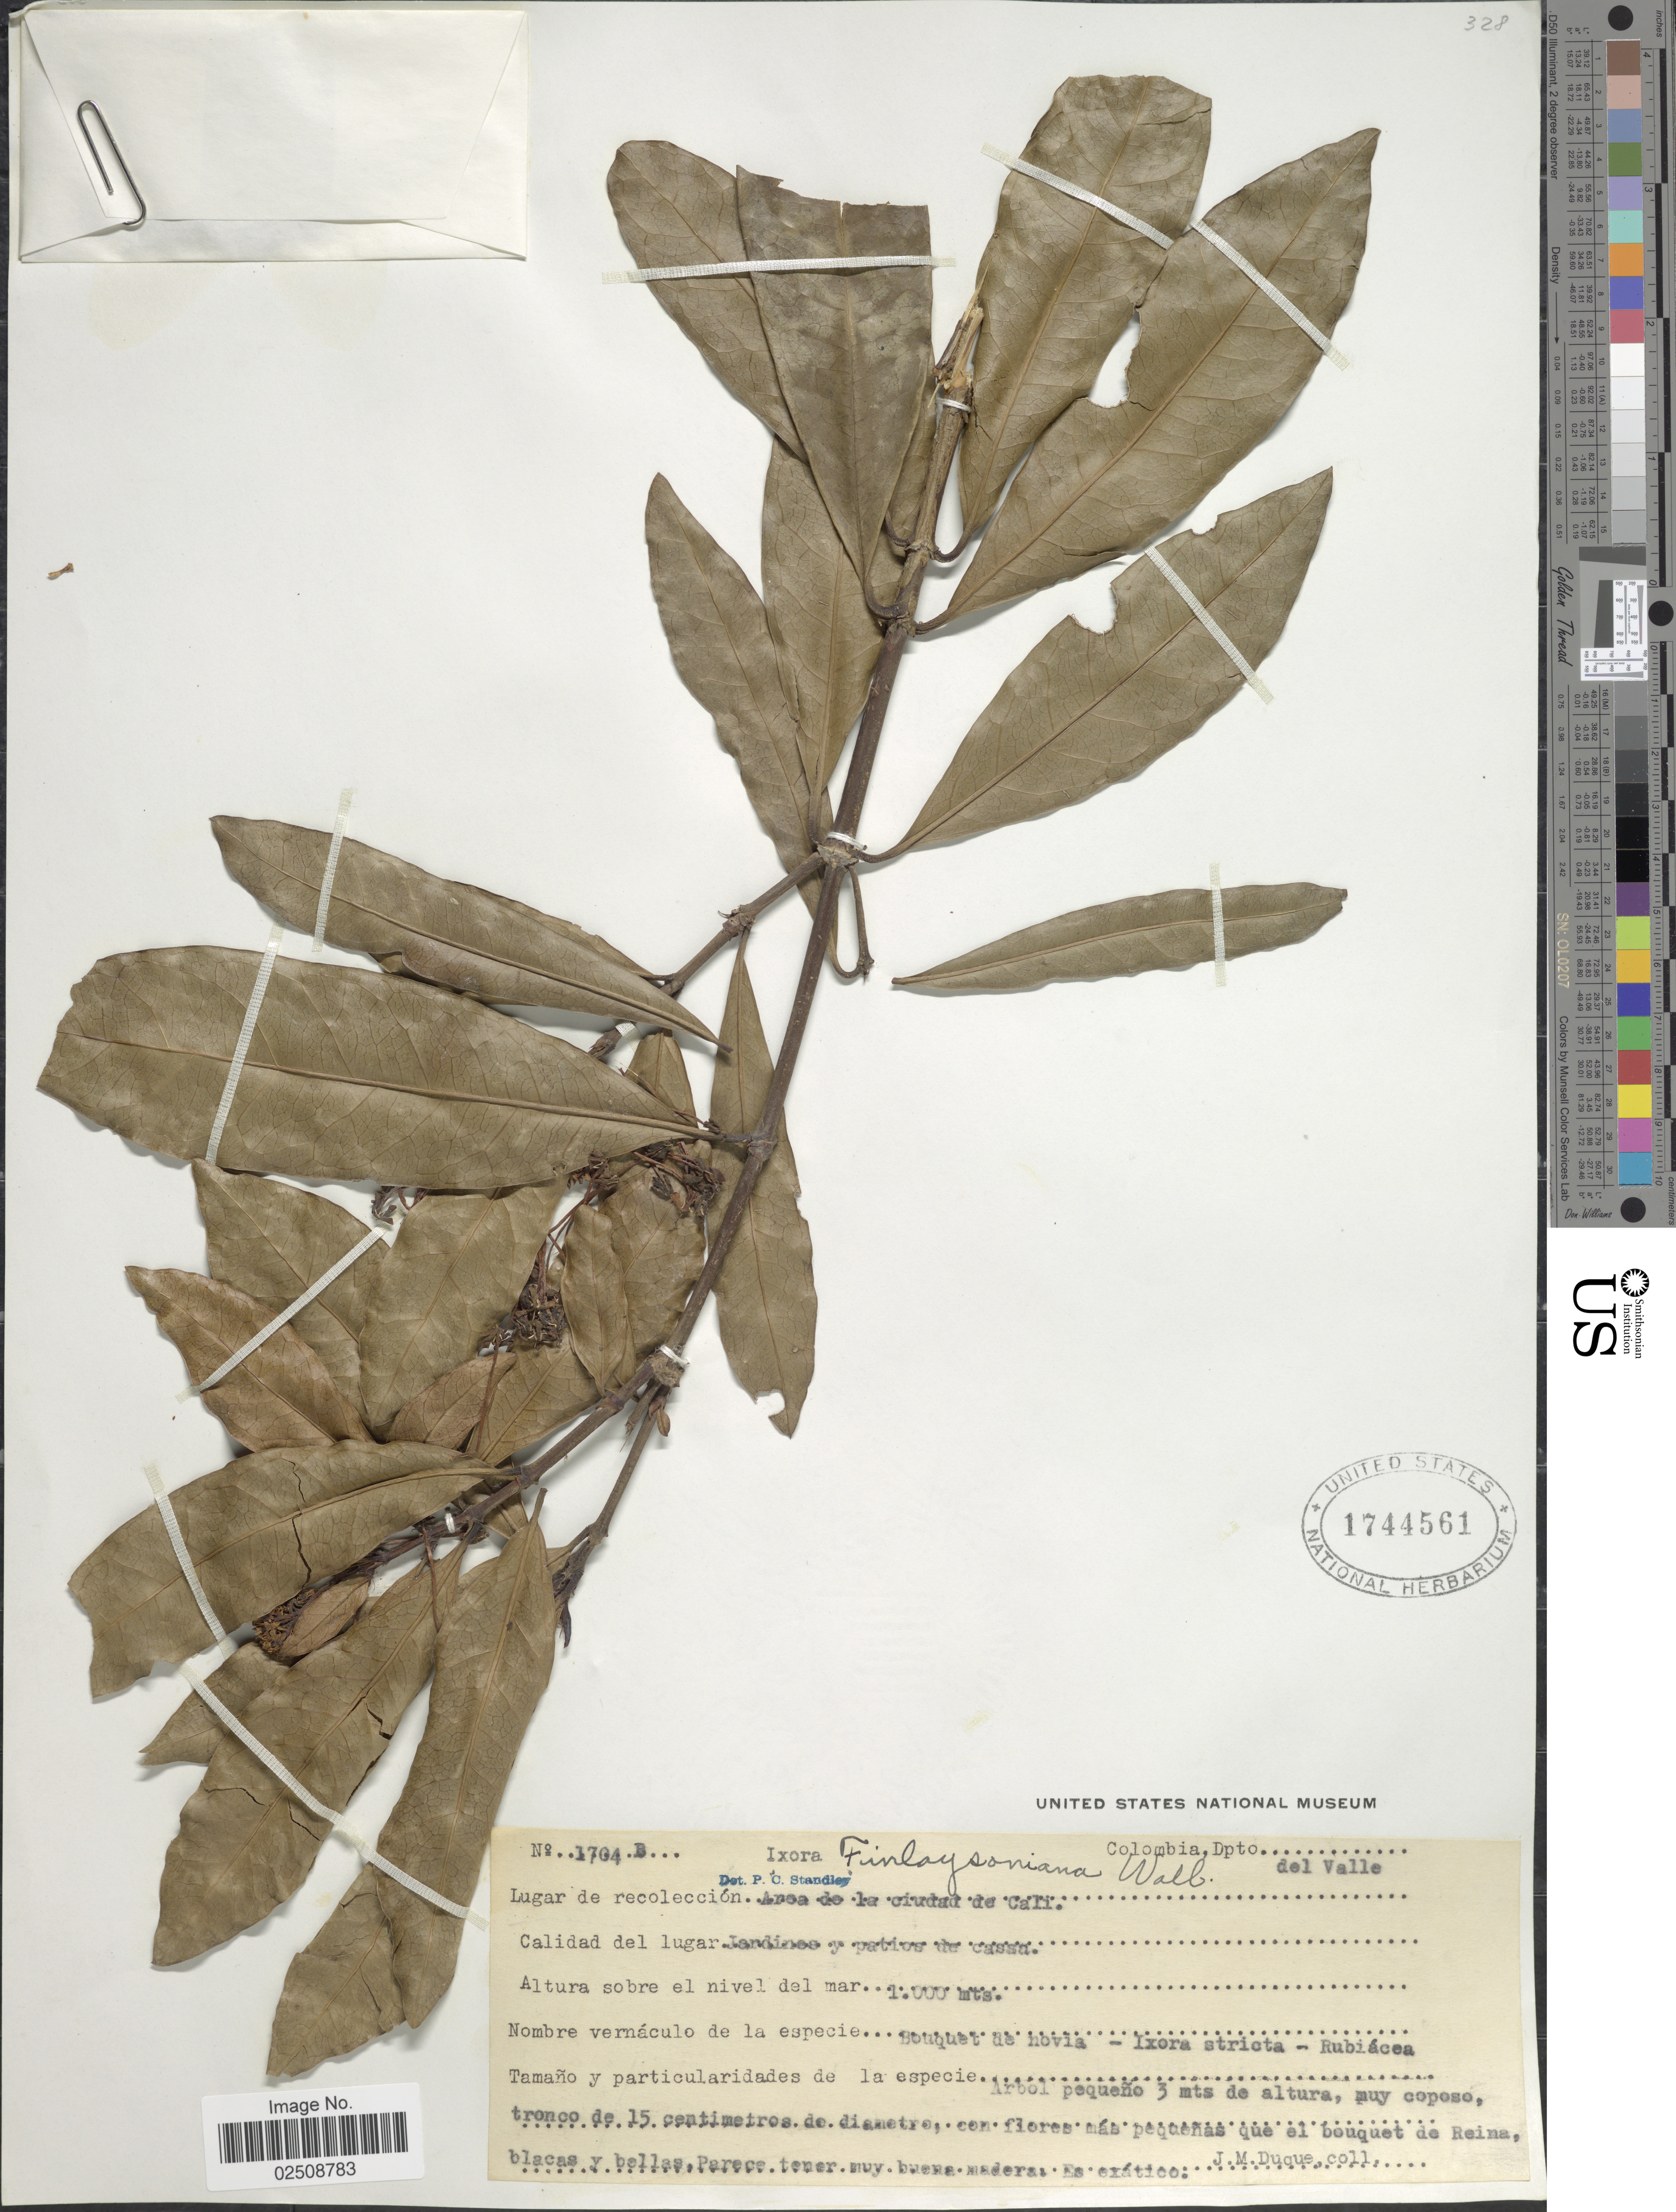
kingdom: Plantae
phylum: Tracheophyta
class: Magnoliopsida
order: Gentianales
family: Rubiaceae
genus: Ixora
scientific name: Ixora finlaysoniana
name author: Wall. ex G. Don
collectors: J. Duque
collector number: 1704B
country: Colombia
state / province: Valle del Cauca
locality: Dpto. del Valle.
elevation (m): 1000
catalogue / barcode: US 1744561